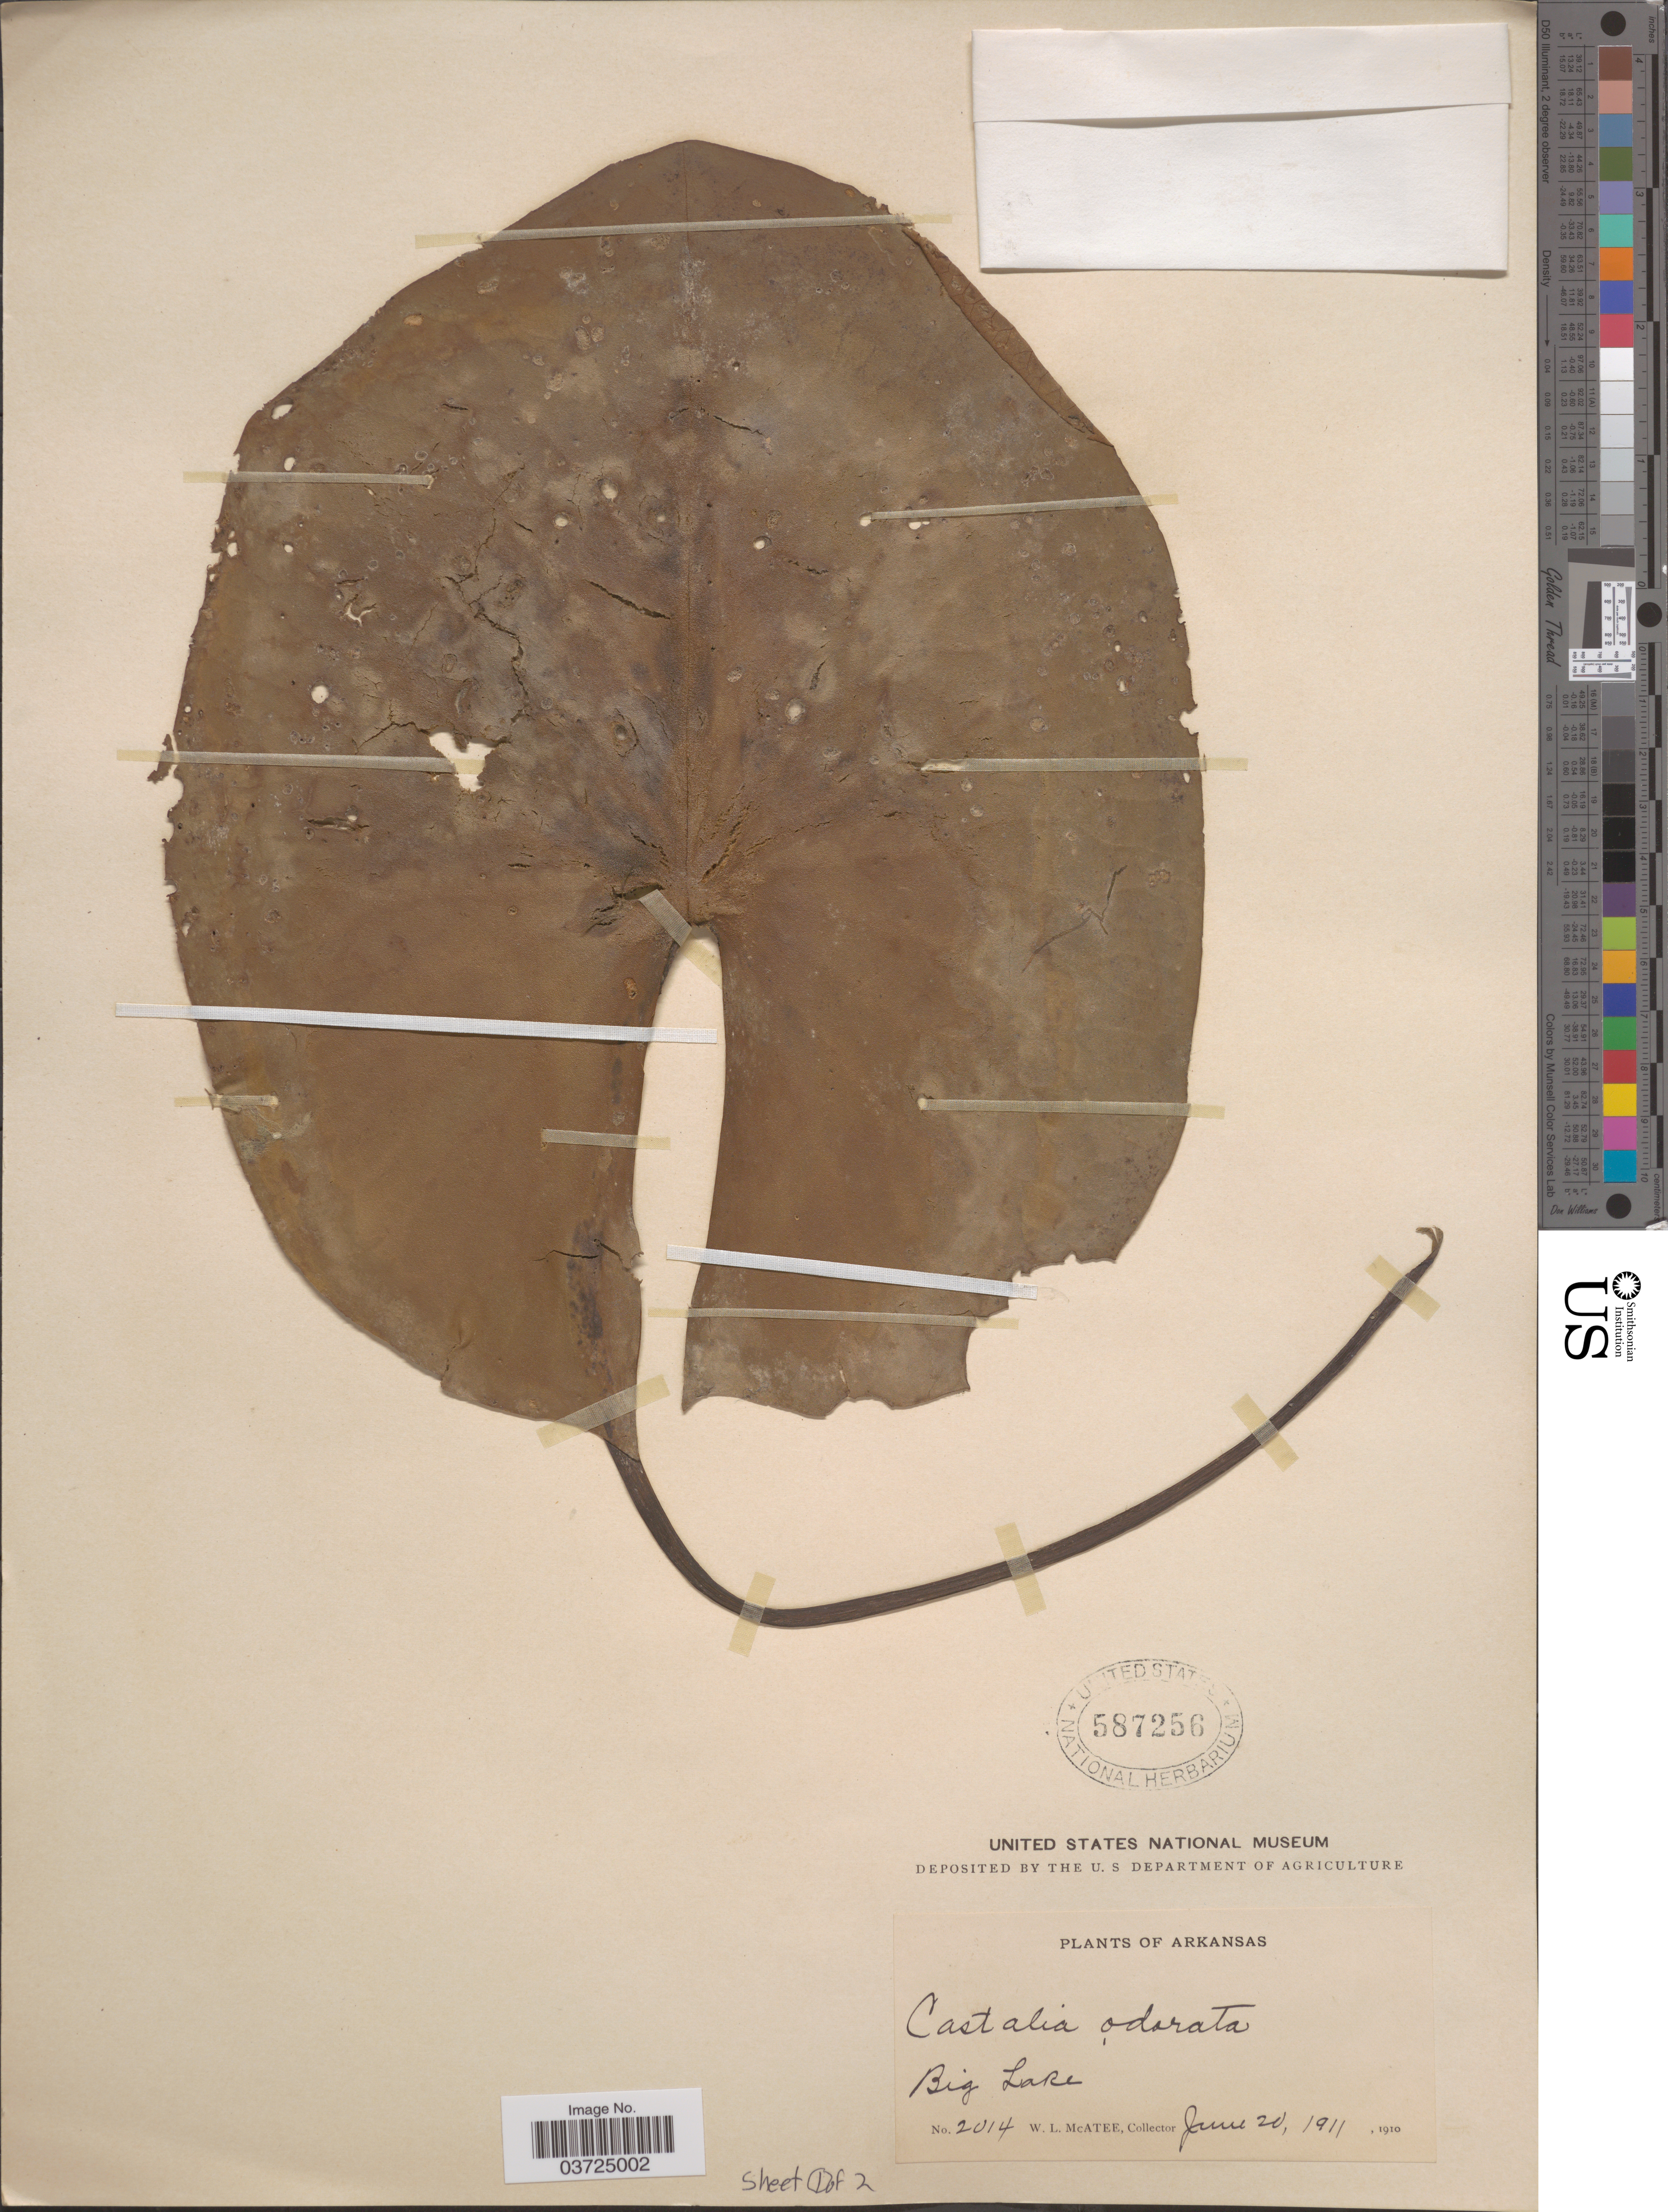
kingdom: Plantae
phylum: Tracheophyta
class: Magnoliopsida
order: Nymphaeales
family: Nymphaeaceae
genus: Nymphaea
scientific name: Nymphaea odorata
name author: Aiton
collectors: W. McAtee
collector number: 2014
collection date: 1911-06-20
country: United States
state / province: Arkansas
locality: Big Lake.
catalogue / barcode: US 587256